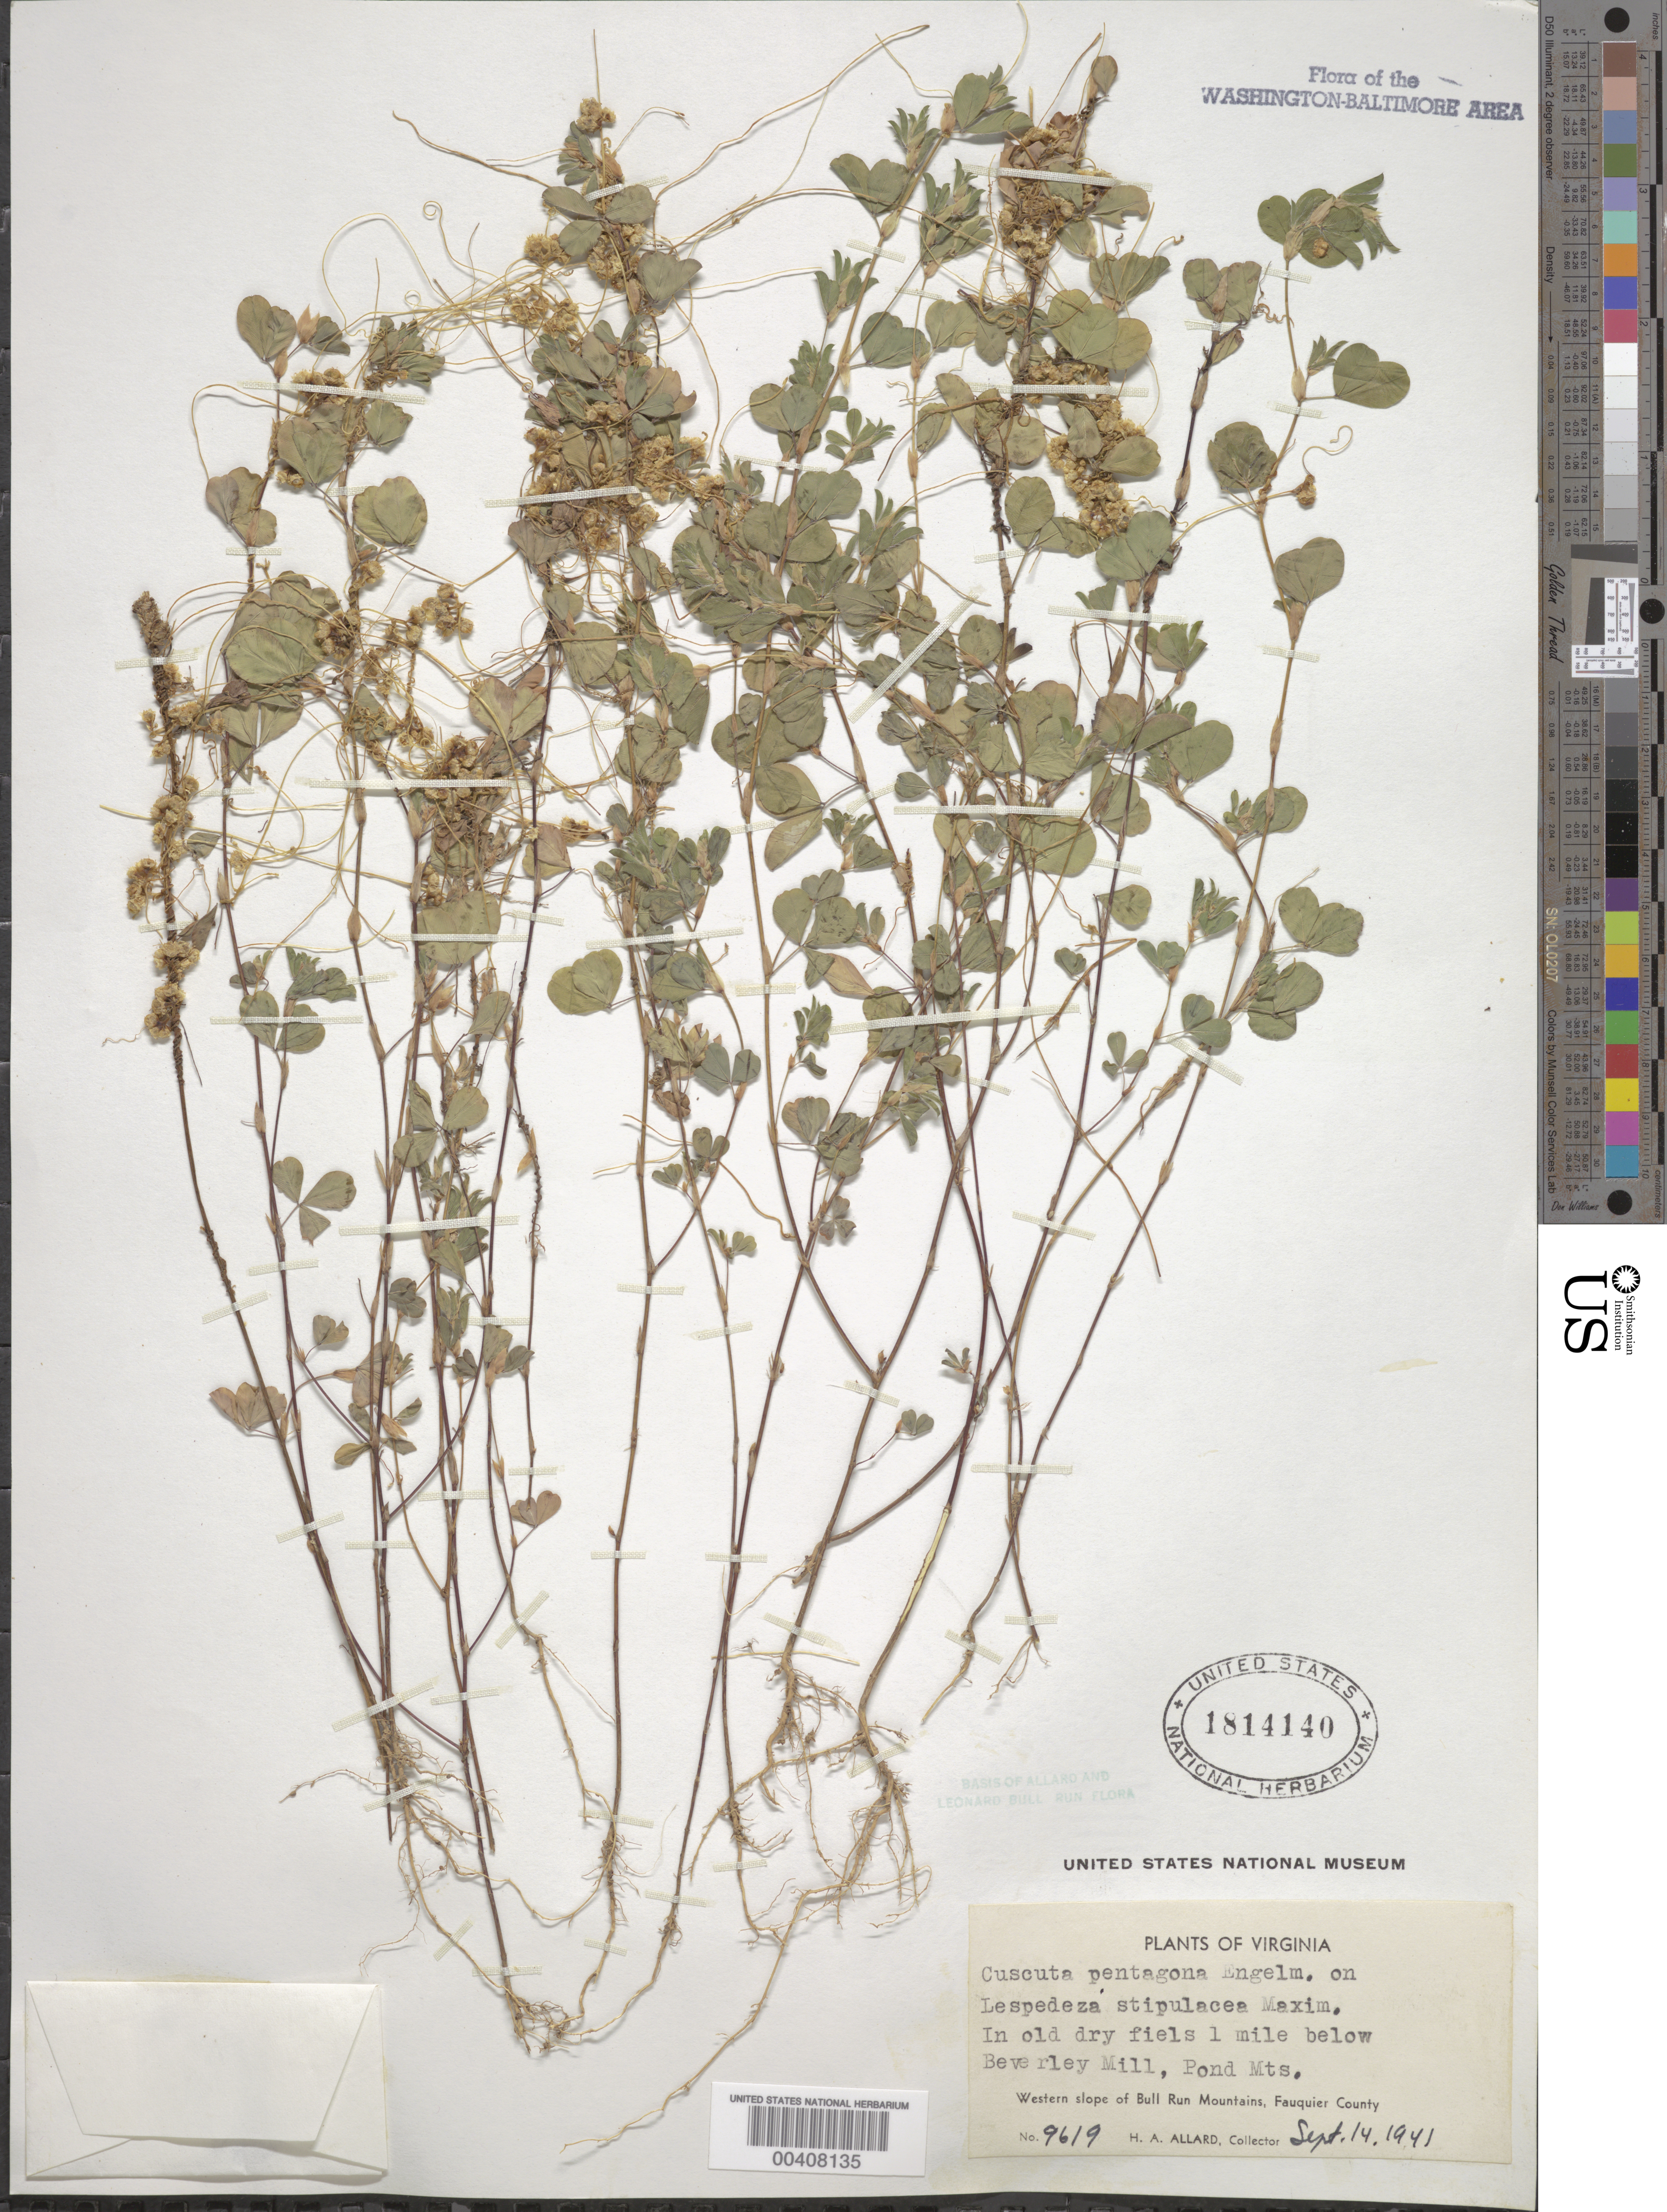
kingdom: Plantae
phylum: Tracheophyta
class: Magnoliopsida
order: Solanales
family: Convolvulaceae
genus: Cuscuta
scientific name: Cuscuta pentagona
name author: Engelm.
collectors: H. A. Allard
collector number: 9619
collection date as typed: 14 Sep 1941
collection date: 1941-09-14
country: United States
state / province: Virginia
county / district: Fauquier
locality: Pond Mts.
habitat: Old dry field, on Lespedeza stipulacea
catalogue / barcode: US 1814140